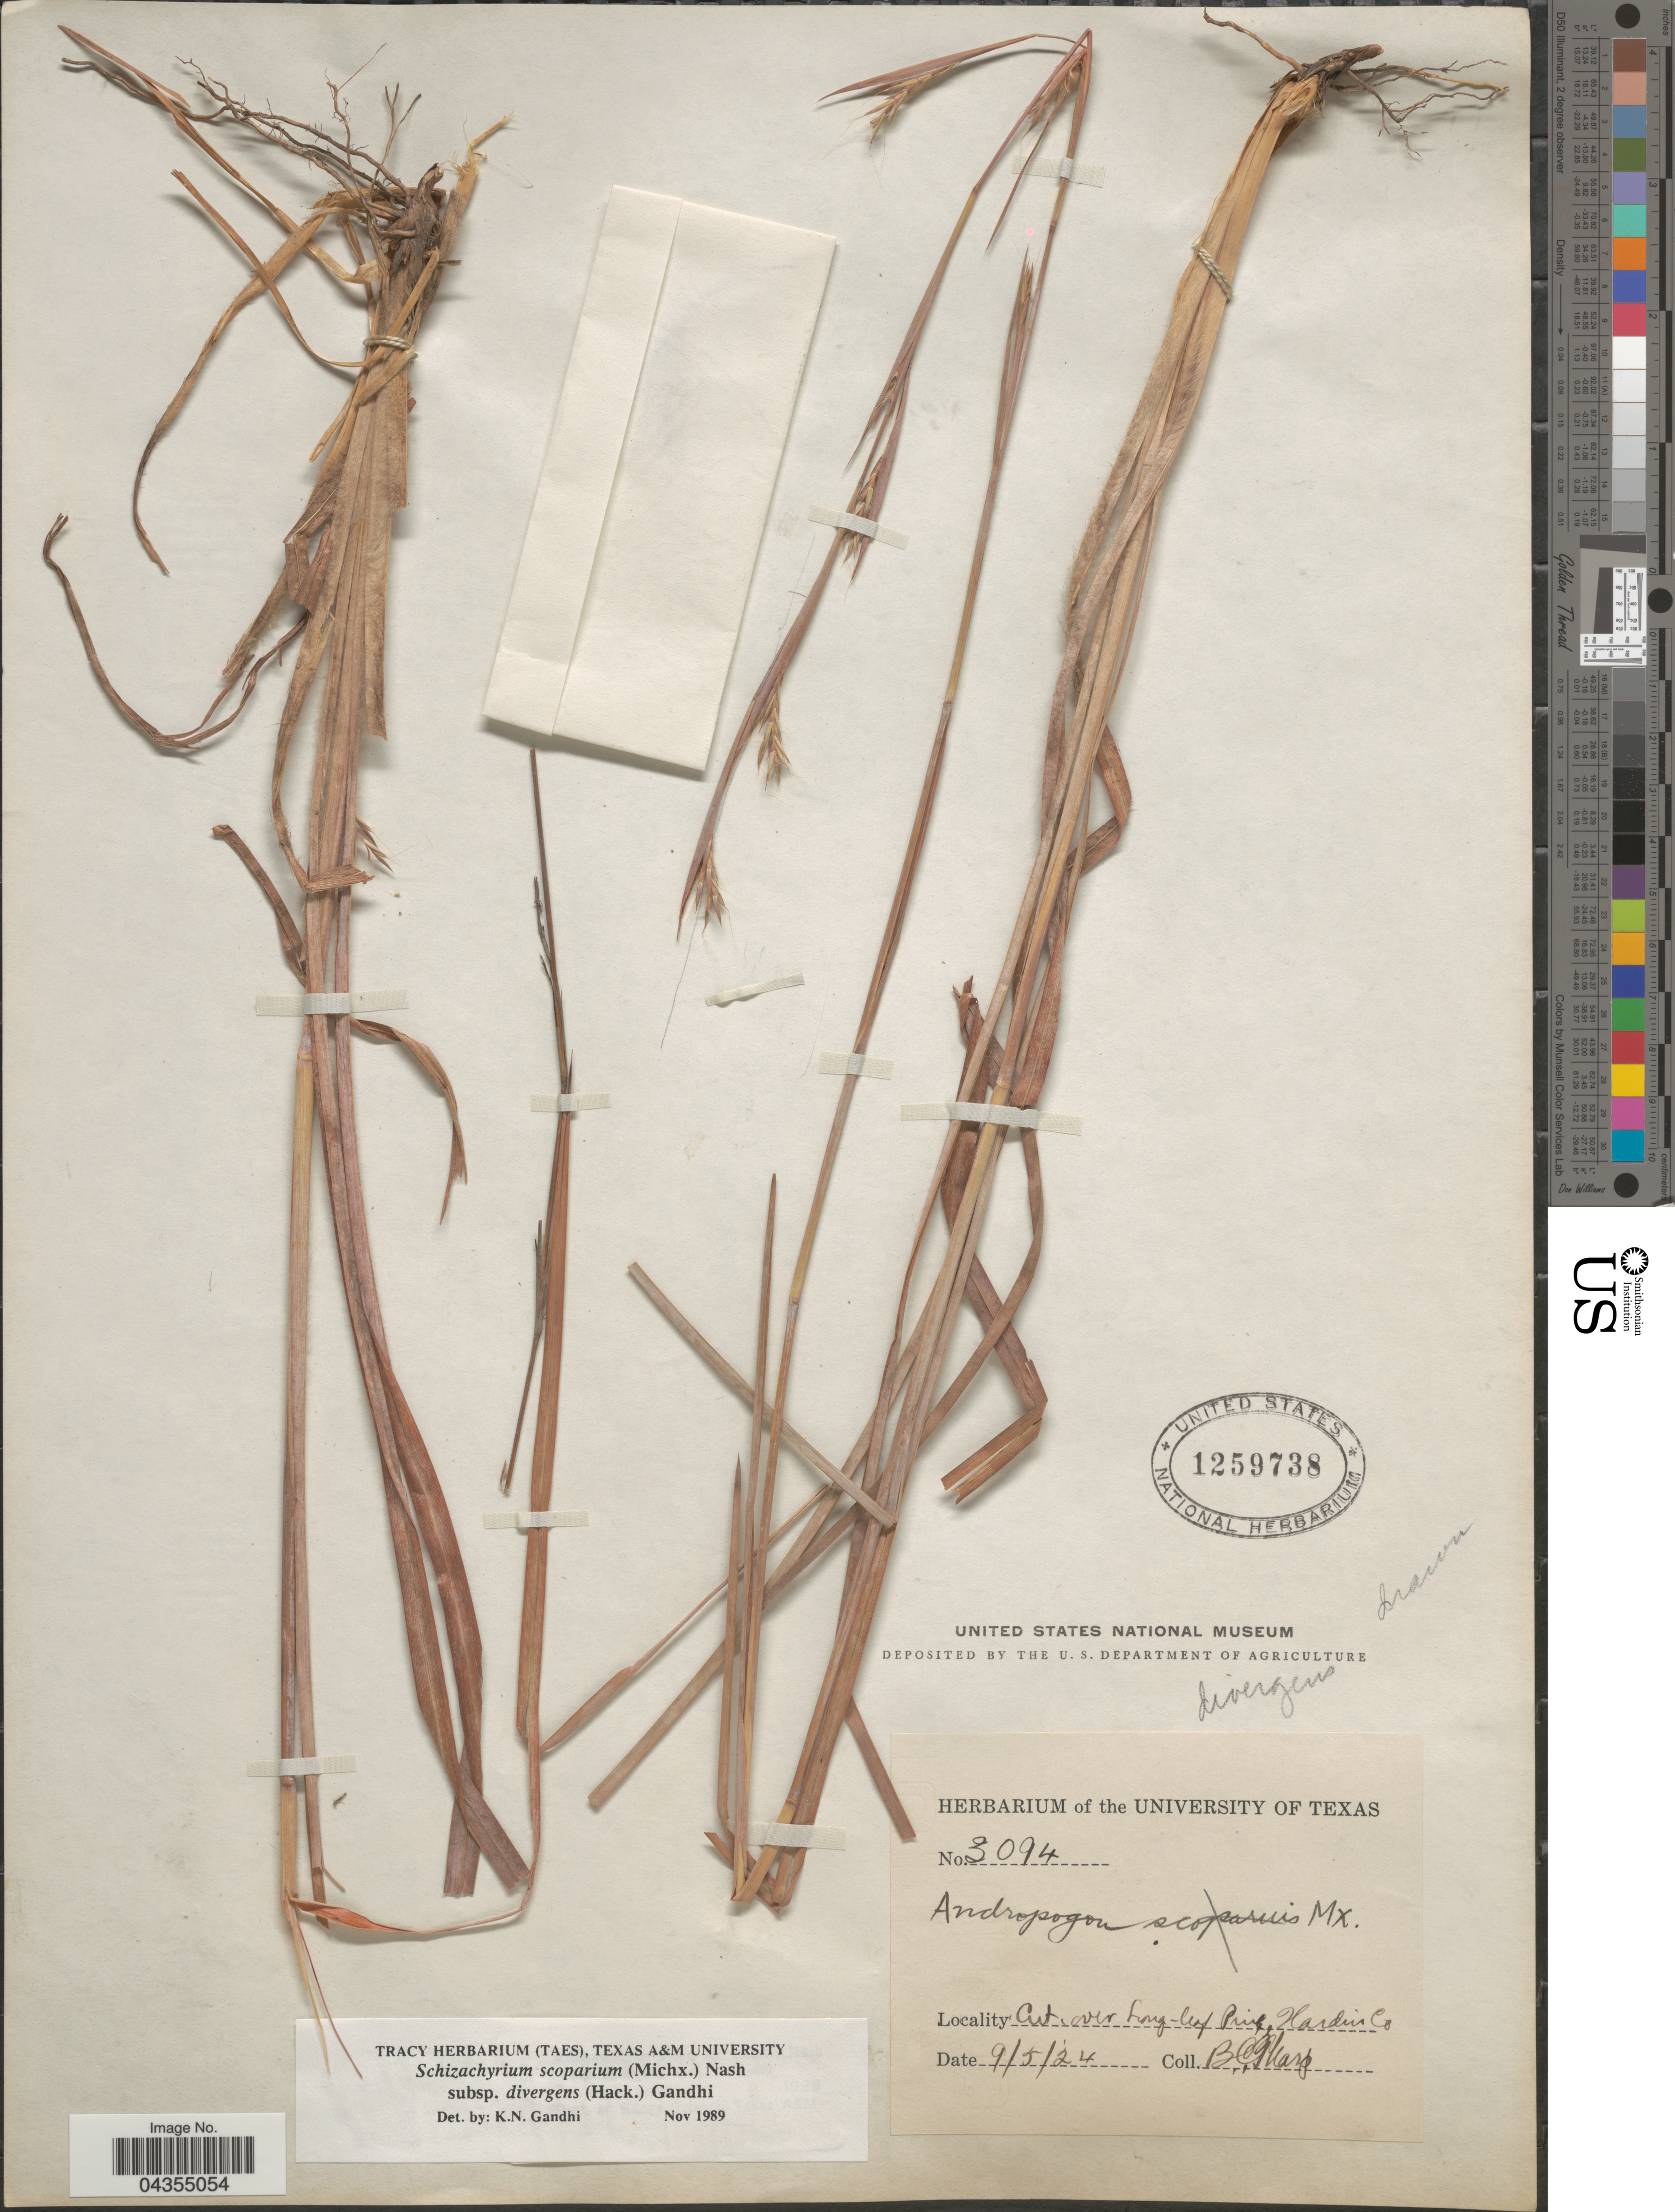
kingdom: Plantae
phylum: Tracheophyta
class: Liliopsida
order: Poales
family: Poaceae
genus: Schizachyrium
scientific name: Schizachyrium scoparium var. divergens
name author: (Hack.) Gould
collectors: B. C. Tharp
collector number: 3094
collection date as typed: Transcribed d/m/y: 5/9/24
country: United States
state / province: Texas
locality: Cut-over Long-leaf Pine, Hardin Co.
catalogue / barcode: US 1259738